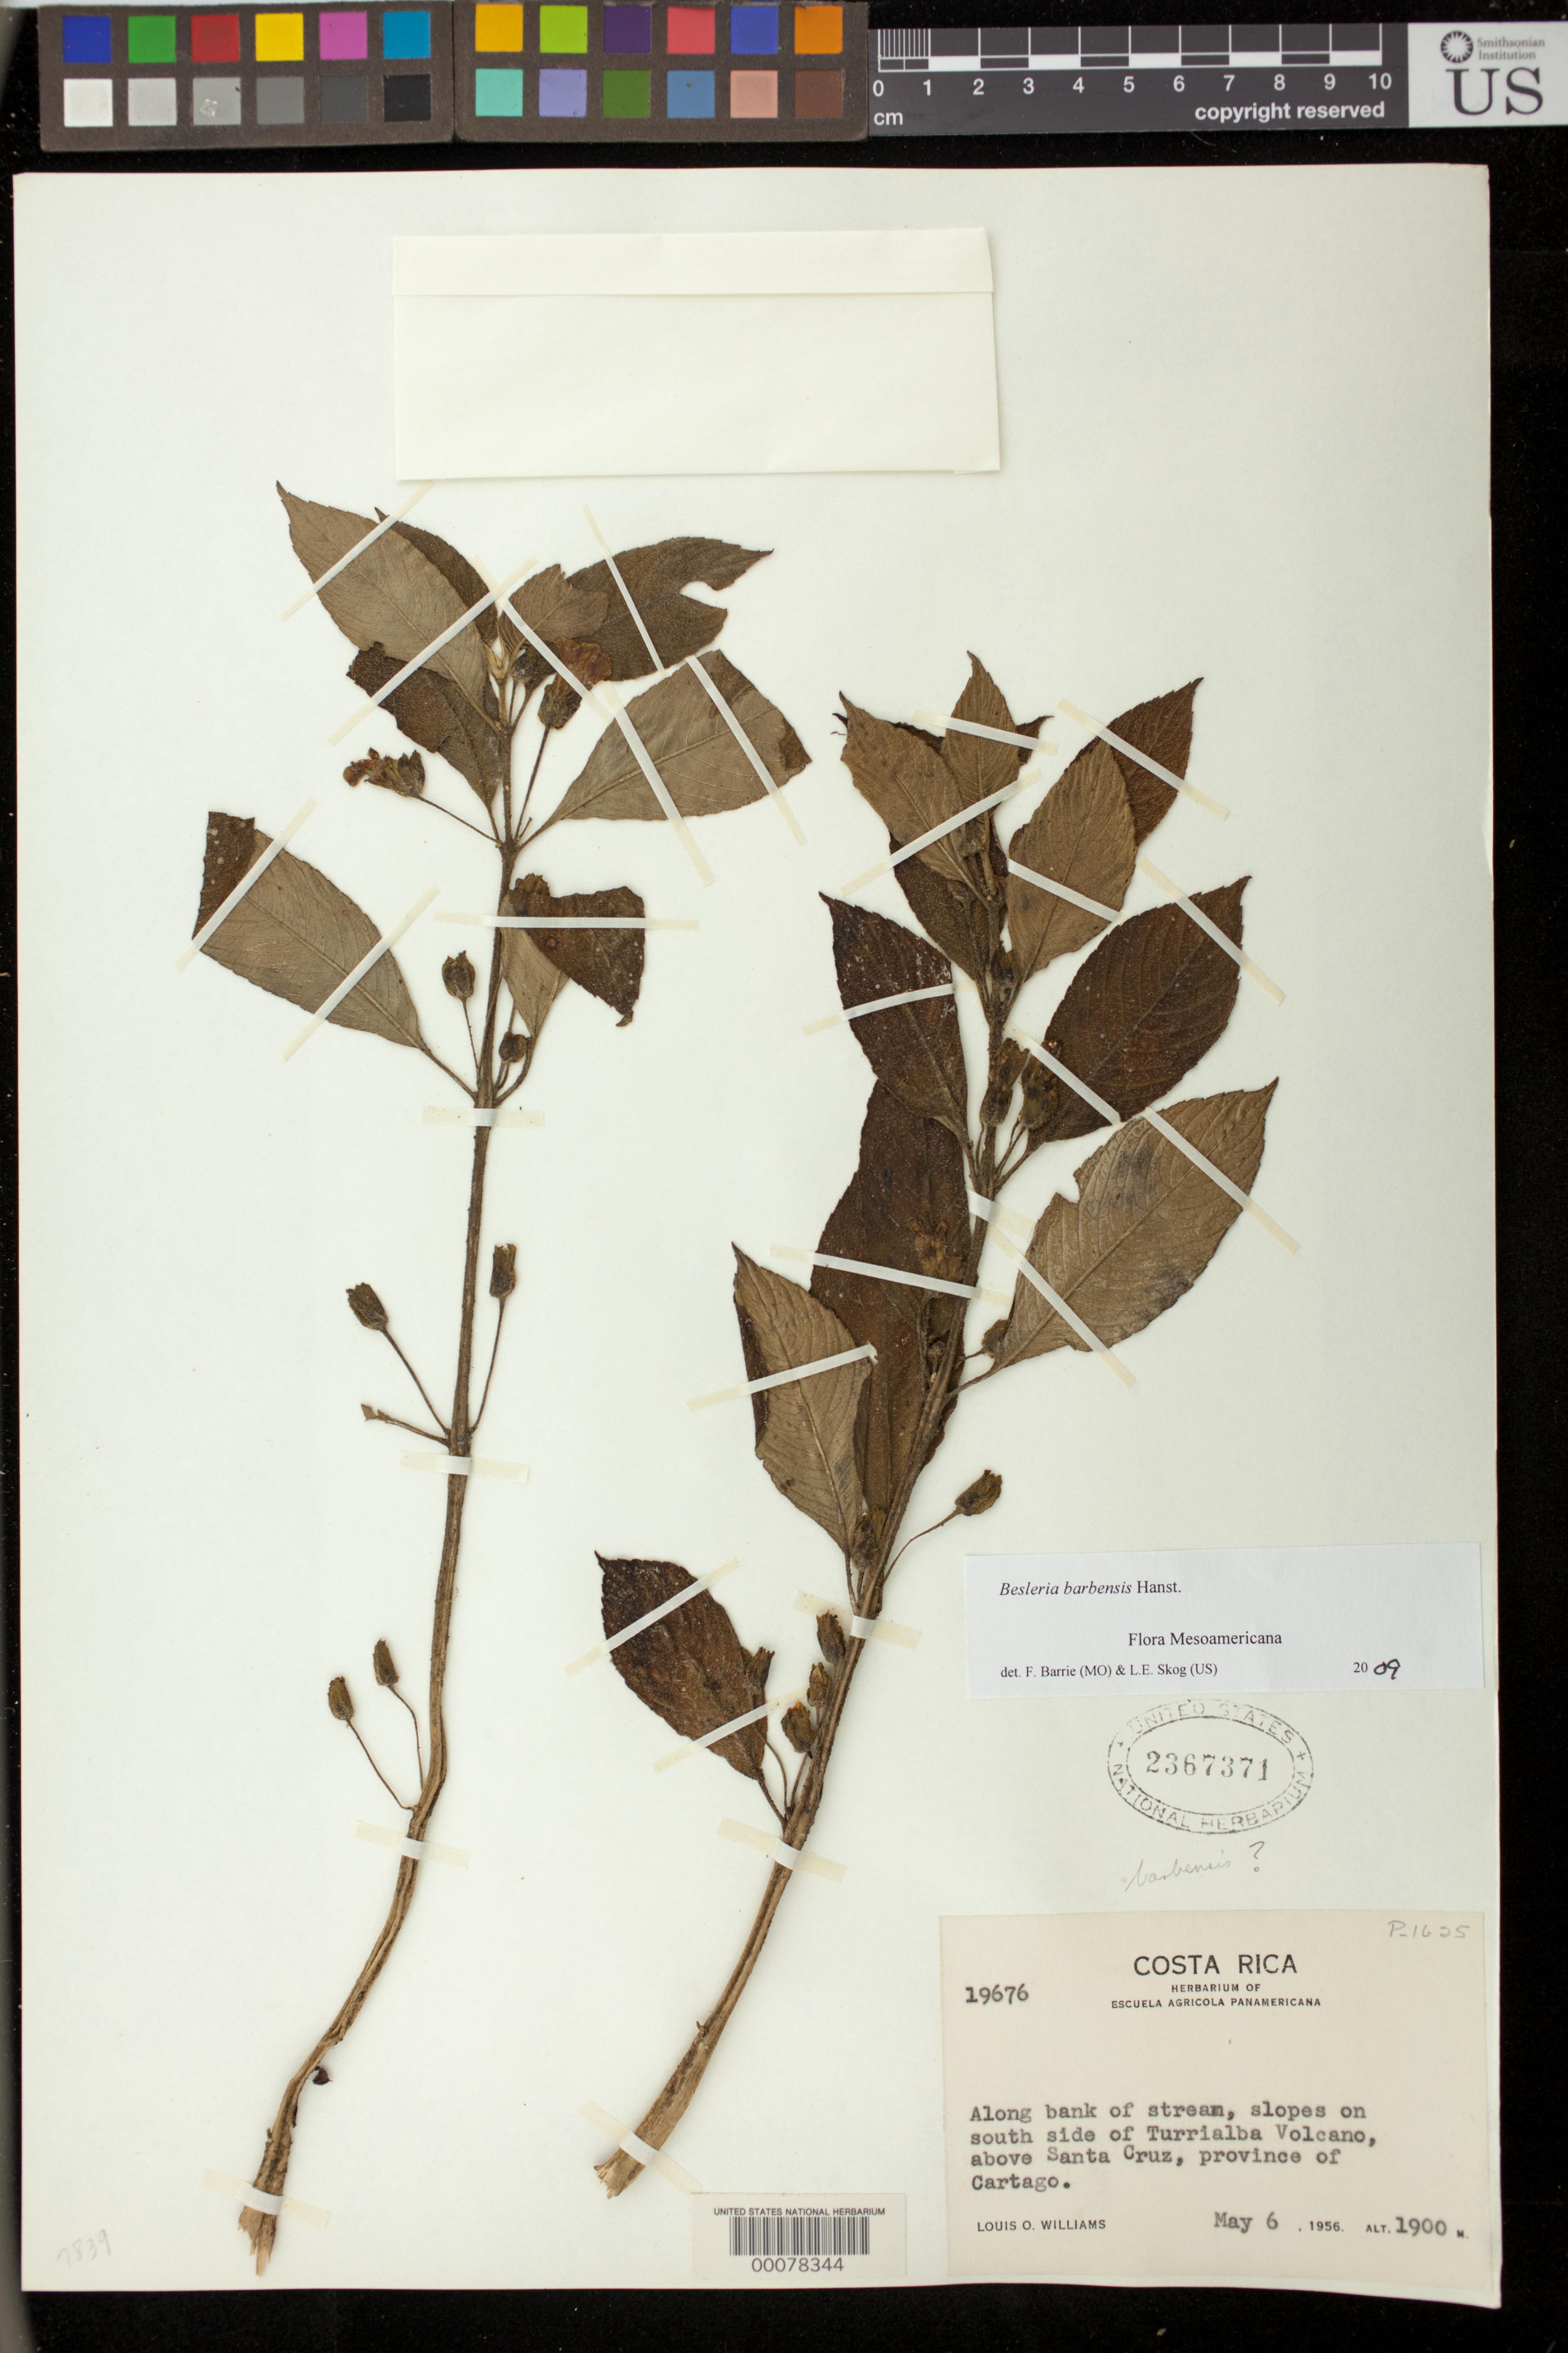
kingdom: Plantae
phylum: Tracheophyta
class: Magnoliopsida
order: Lamiales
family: Gesneriaceae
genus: Besleria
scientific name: Besleria barbensis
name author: Hanst.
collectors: L. O. Williams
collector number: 19676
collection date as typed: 06 May 1956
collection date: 1956-05-06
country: Costa Rica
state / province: Cartago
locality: South side of Turrialba Volcano, above Santa Cruz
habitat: Along bank of stream, slopes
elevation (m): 1900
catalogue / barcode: US 2367371